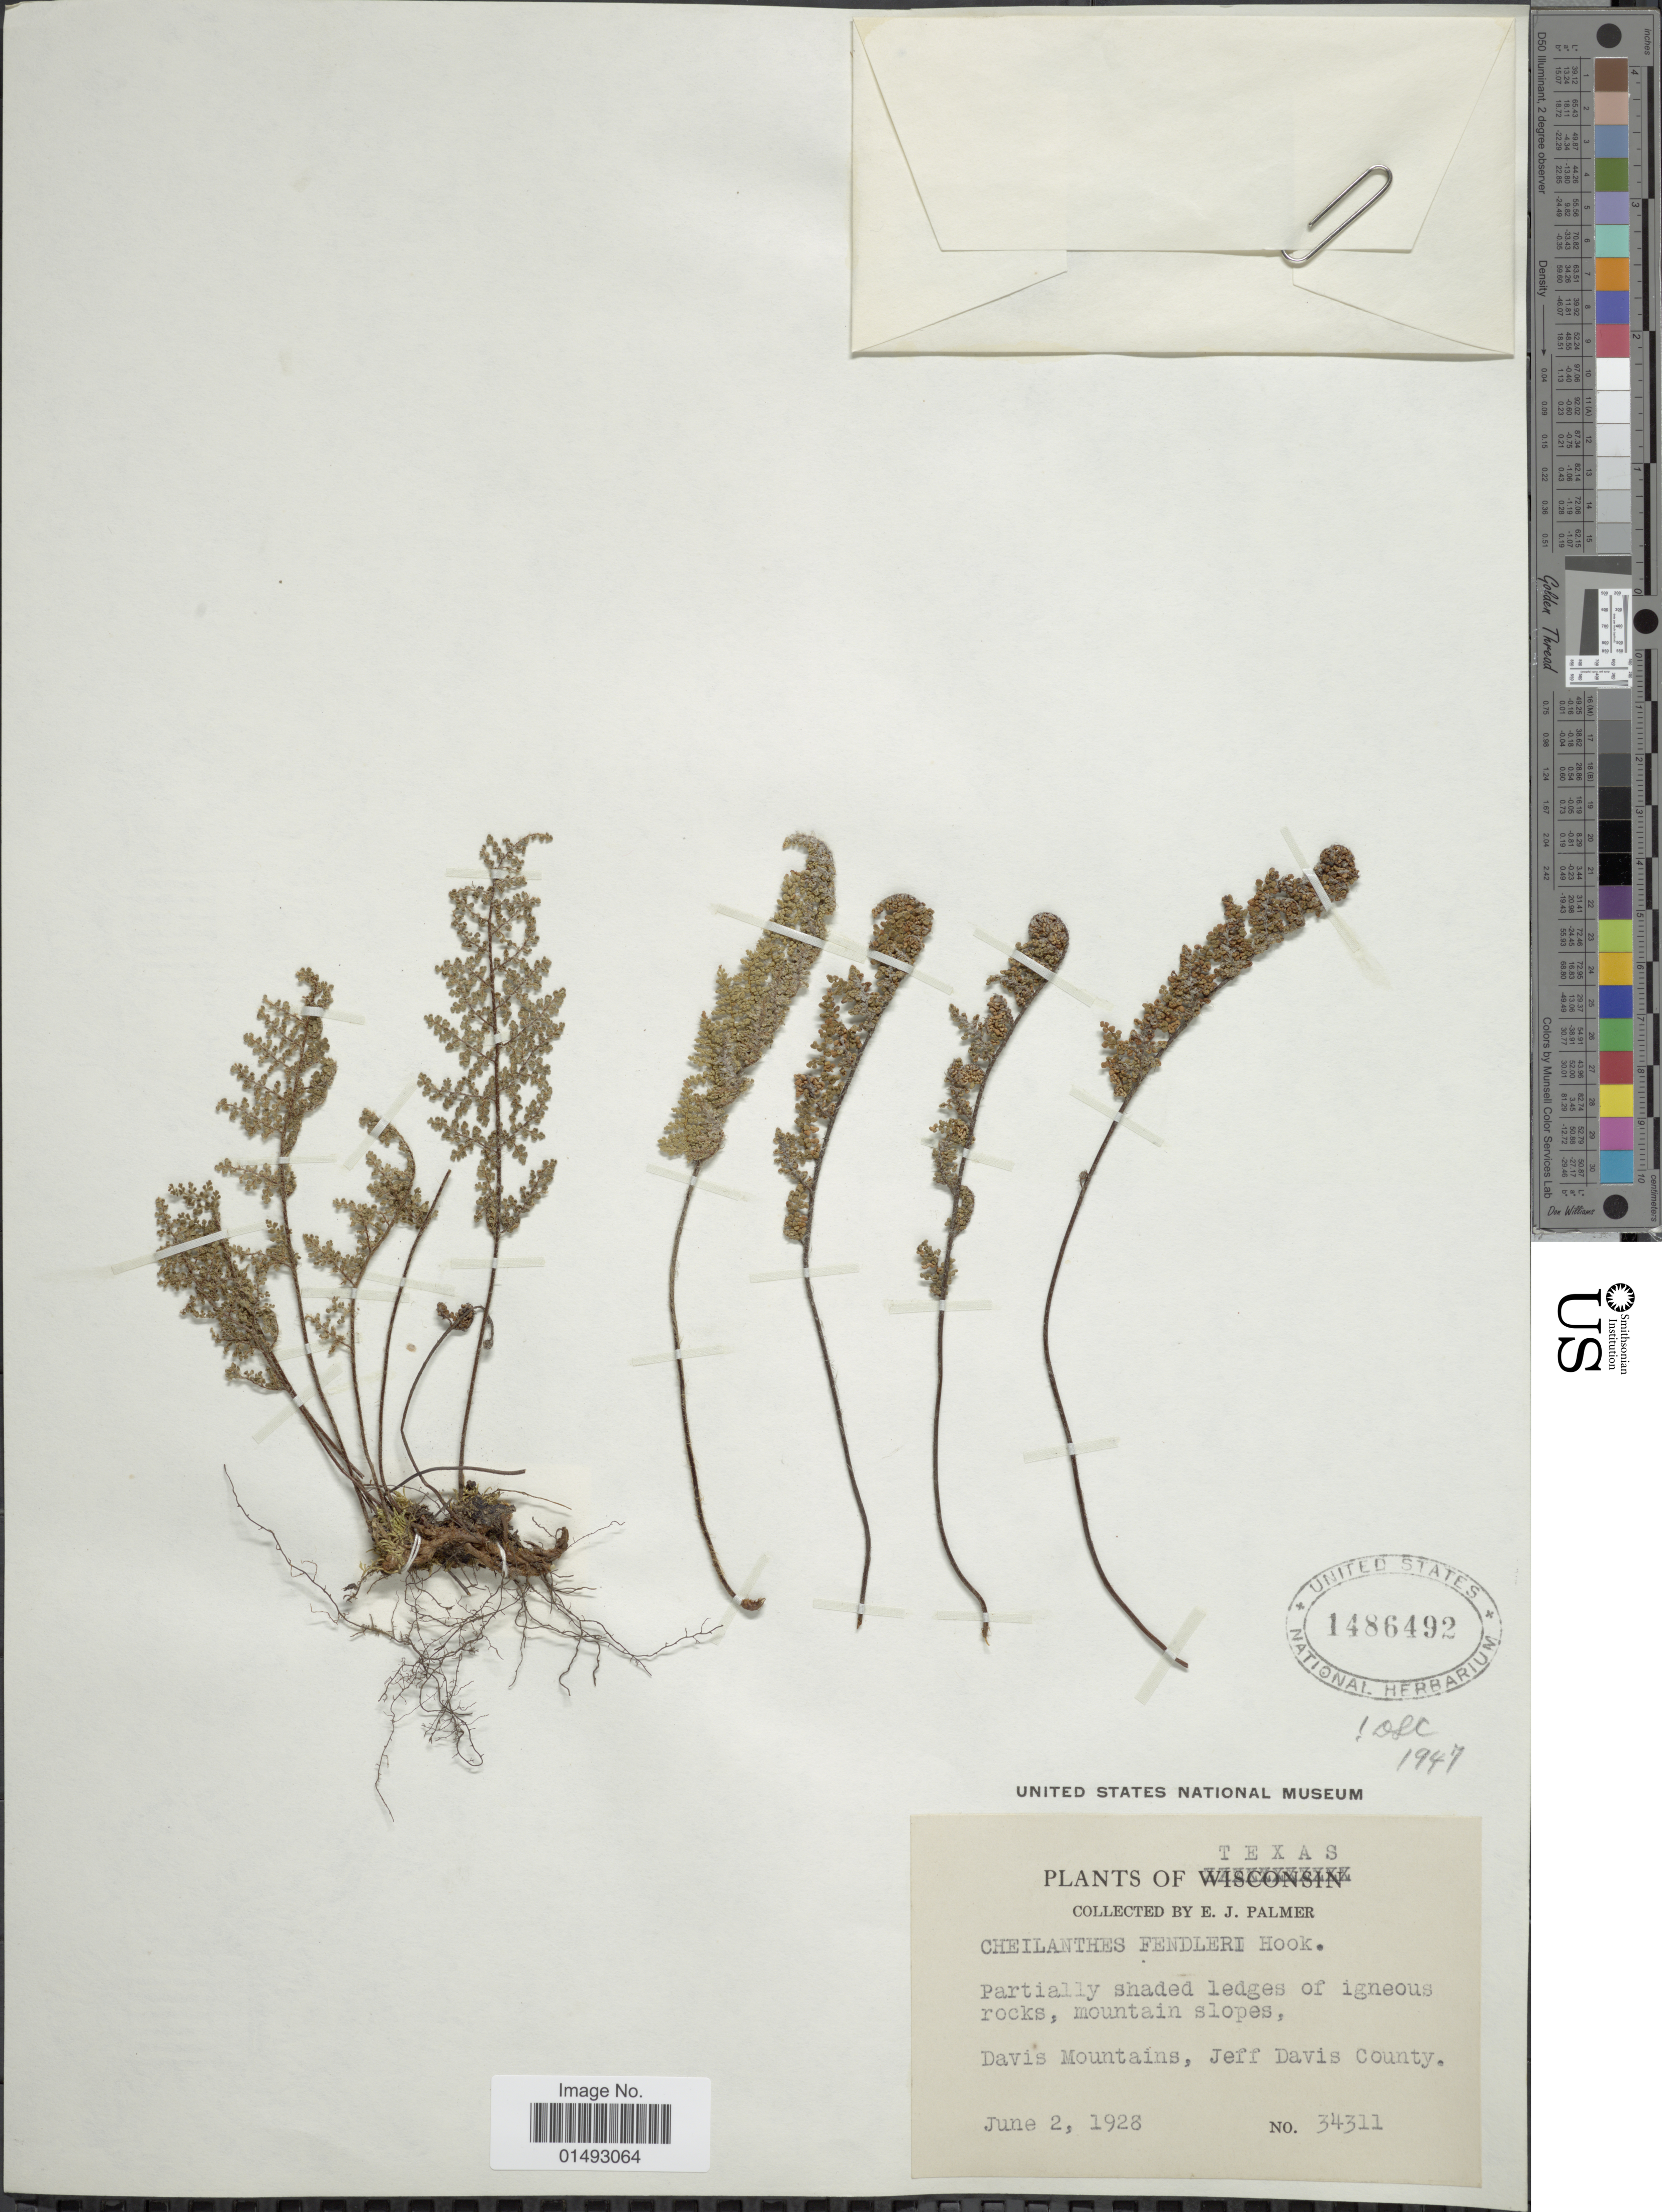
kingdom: Plantae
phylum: Tracheophyta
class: Polypodiopsida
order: Polypodiales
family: Pteridaceae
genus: Myriopteris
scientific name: Myriopteris fendleri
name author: (Hook.) E. Fourn.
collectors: E. J. Palmer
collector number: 34311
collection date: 1928-06-02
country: United States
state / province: Texas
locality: Partially shaded ledges of igneous rocks, mountain slopes, Davis Mountains, Jeff Davis County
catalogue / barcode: US 1486492